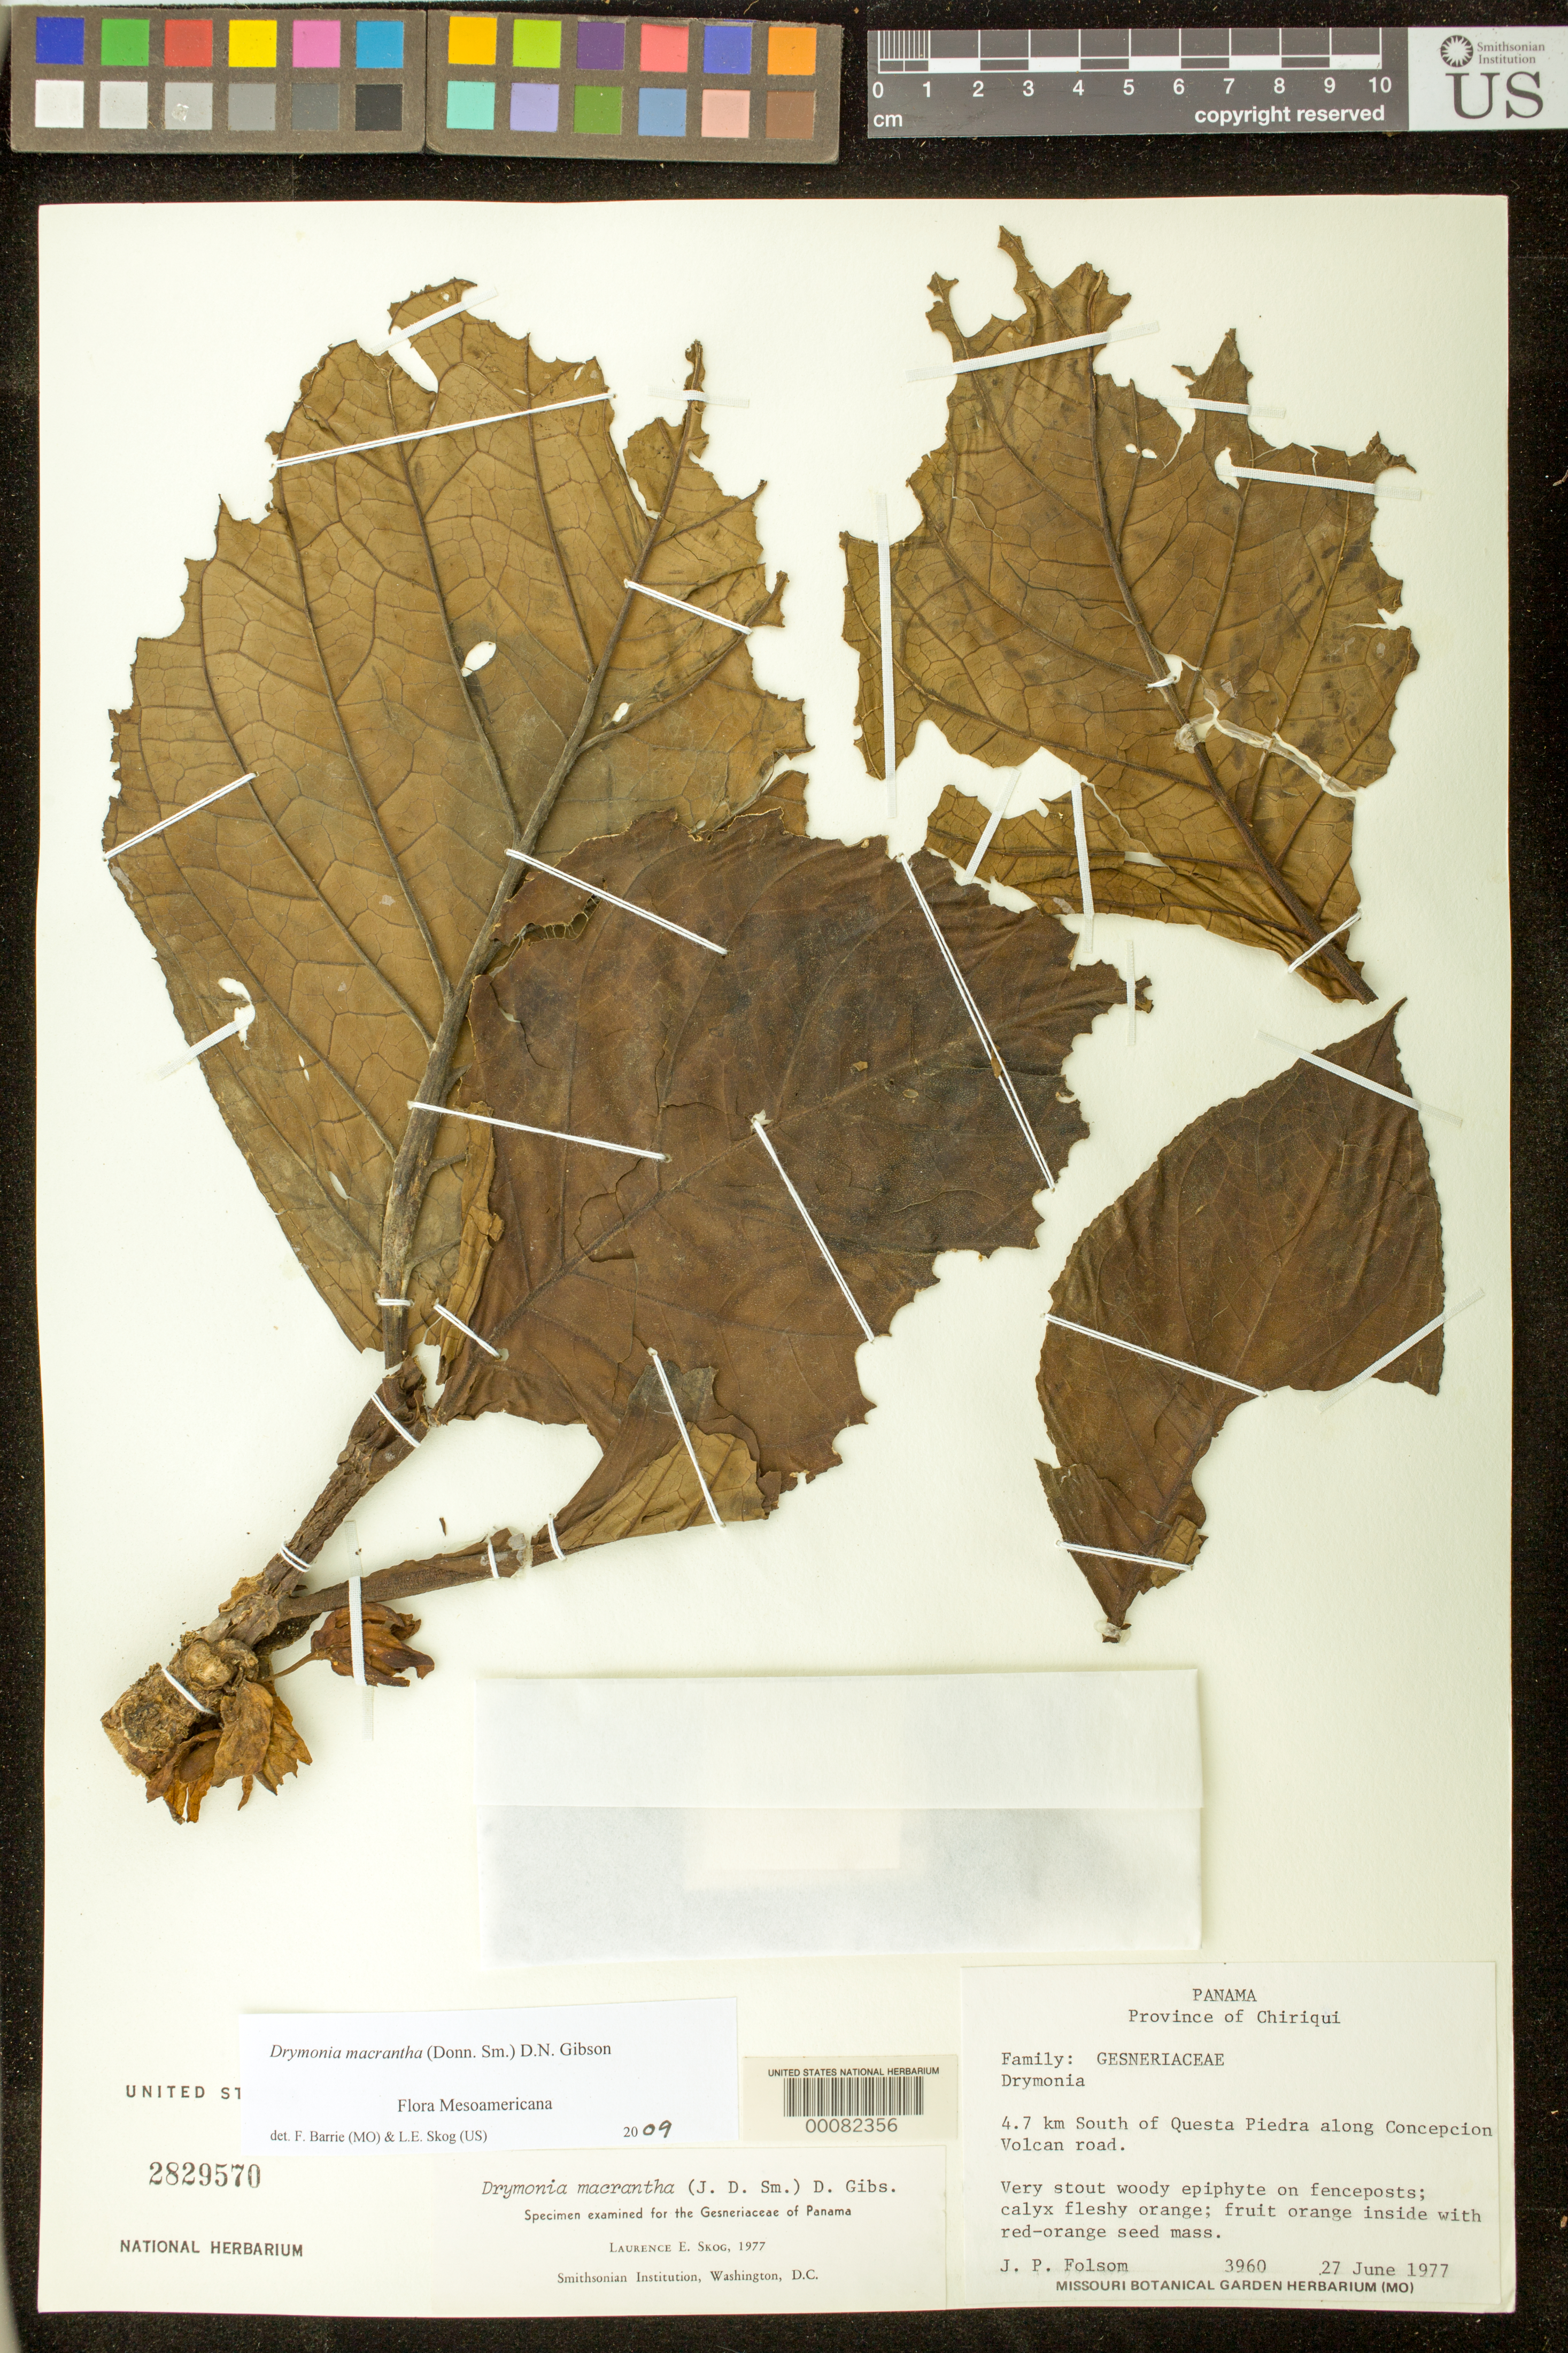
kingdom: Plantae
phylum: Tracheophyta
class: Magnoliopsida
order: Lamiales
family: Gesneriaceae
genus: Drymonia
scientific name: Drymonia macrantha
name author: (Donn. Sm.) D.N. Gibson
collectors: J. P. Folsom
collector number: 3960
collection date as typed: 27 Jun 1977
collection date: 1977-06-27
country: Panama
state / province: Chiriquí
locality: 4.7 km S of Questa Piedra along Concepcion Volcan road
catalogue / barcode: US 2829570